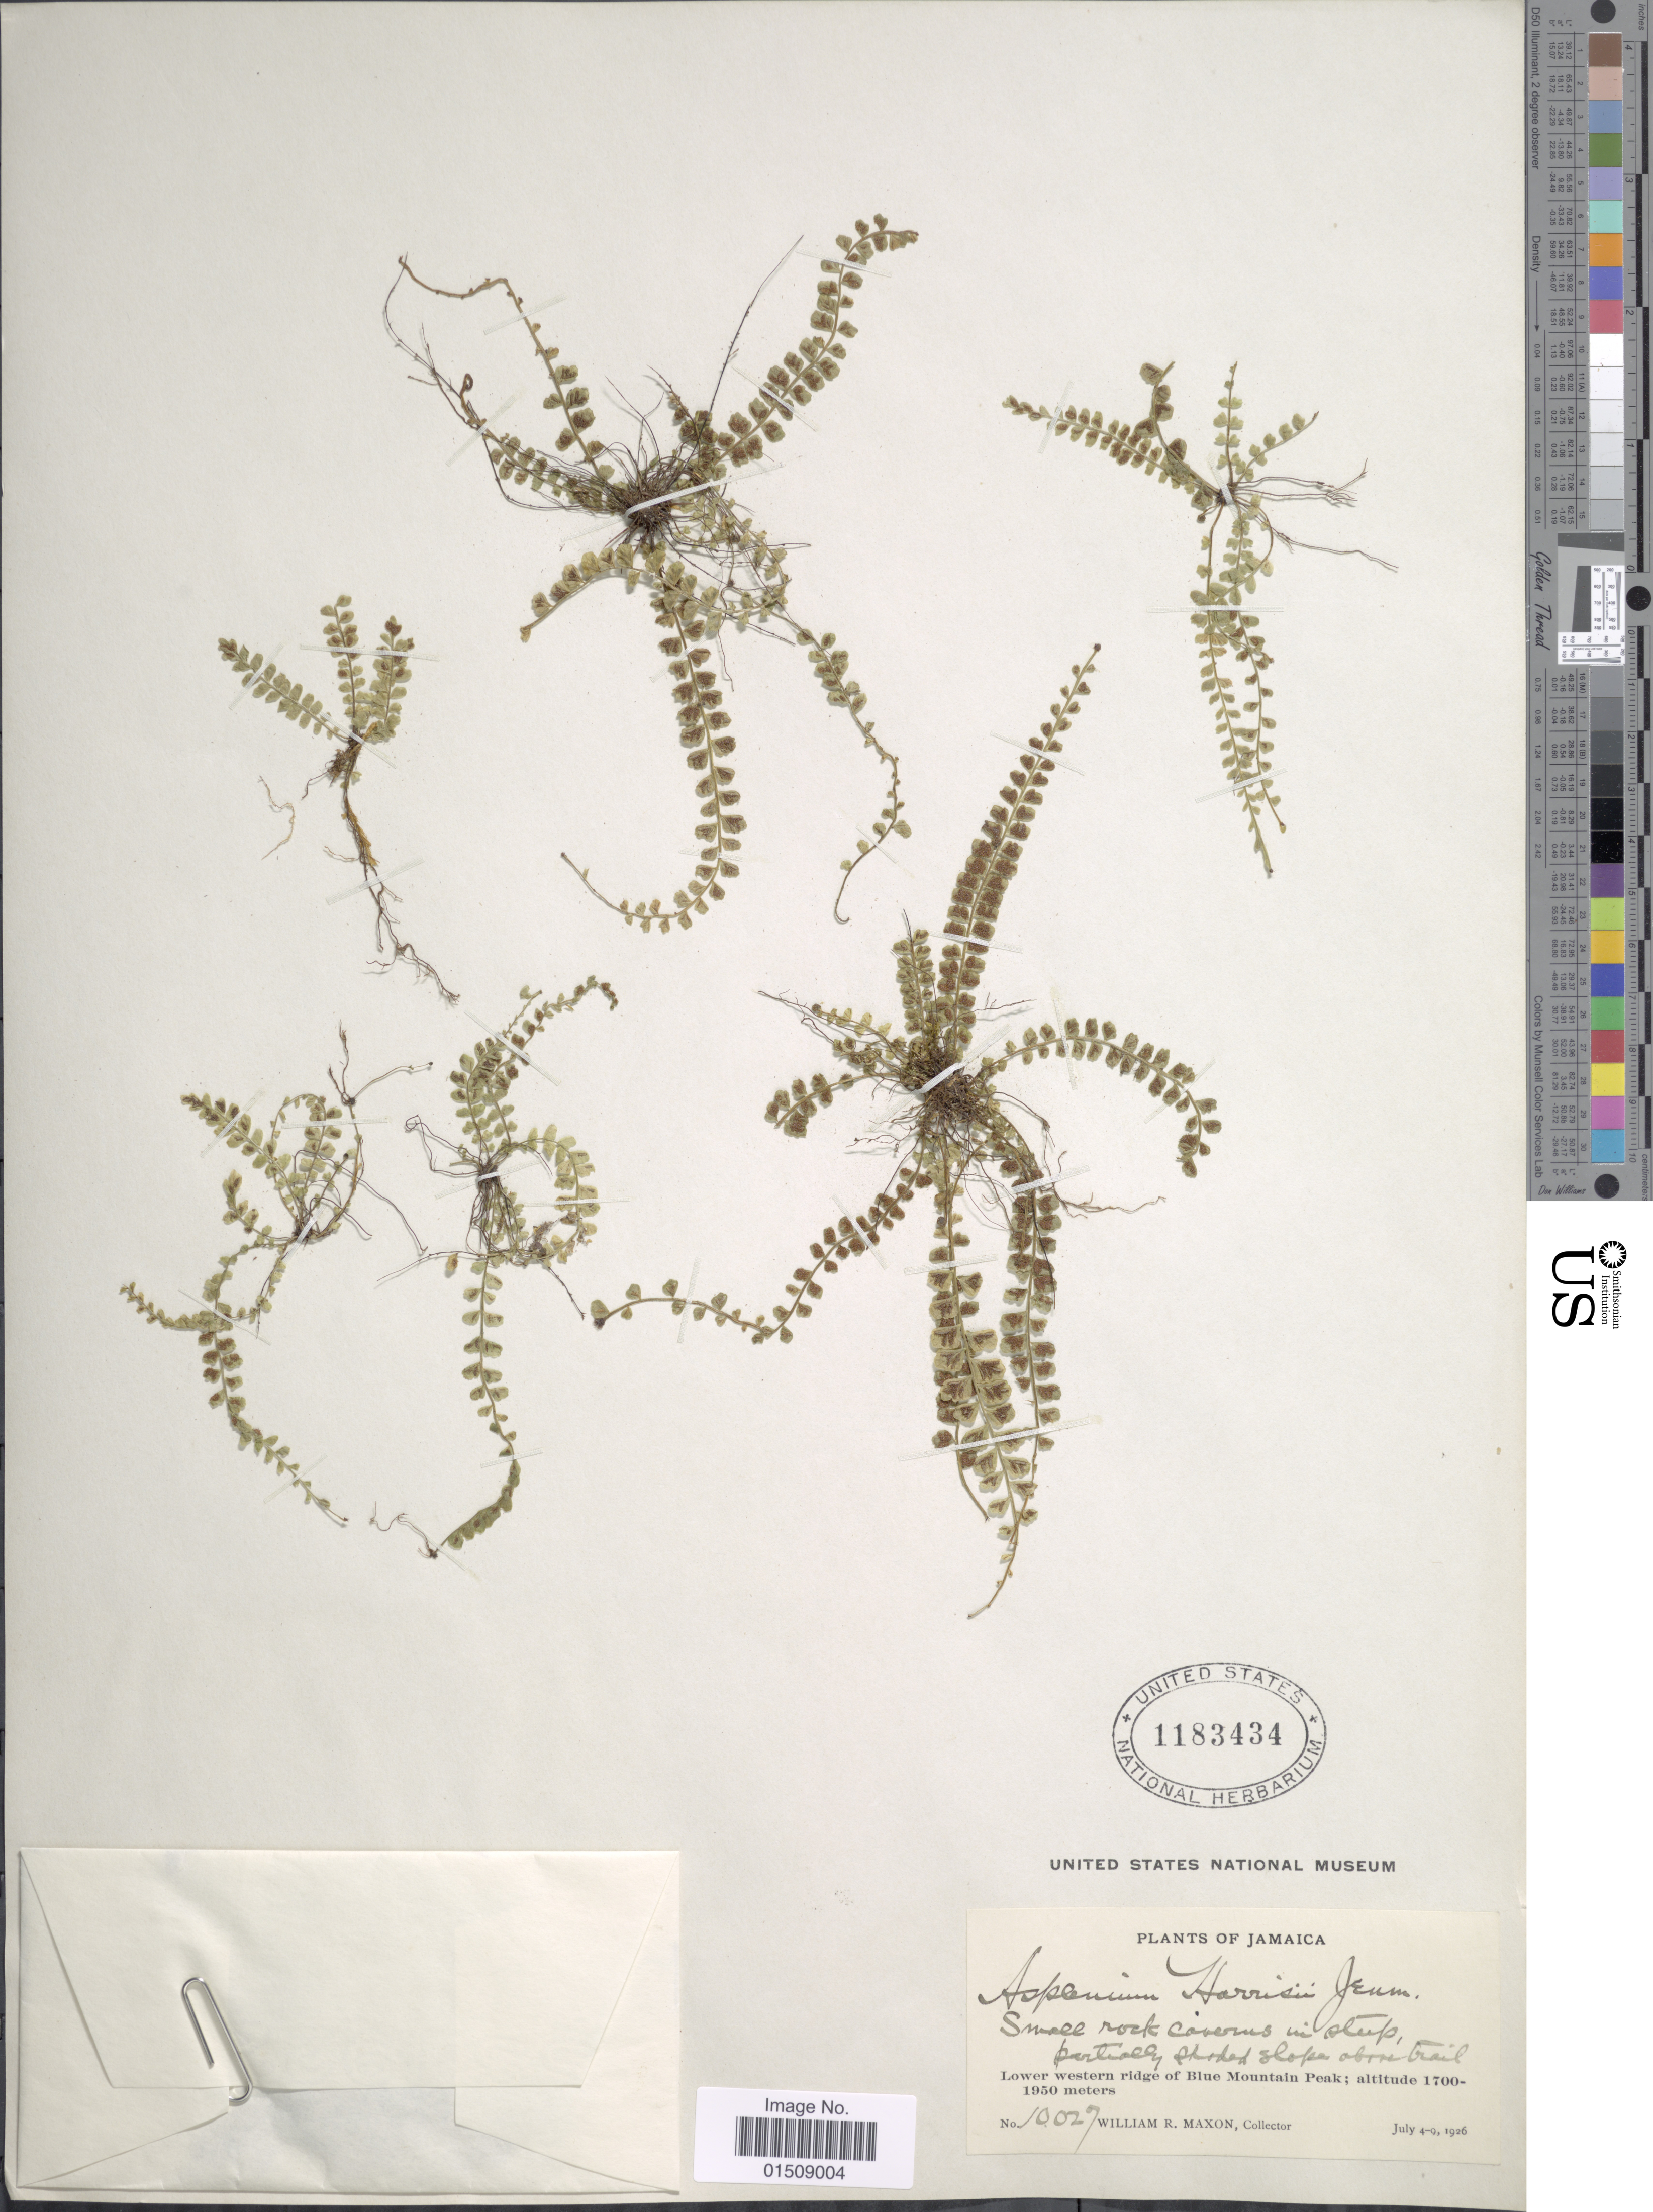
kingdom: Plantae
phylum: Tracheophyta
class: Polypodiopsida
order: Polypodiales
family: Aspleniaceae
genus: Asplenium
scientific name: Asplenium harrisii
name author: Jenman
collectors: W. R. Maxon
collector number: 10027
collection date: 1926-07-04/1926-07-09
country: Jamaica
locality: Lower western ridge of Blue Mountain Peak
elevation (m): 1700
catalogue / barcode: US 1183434